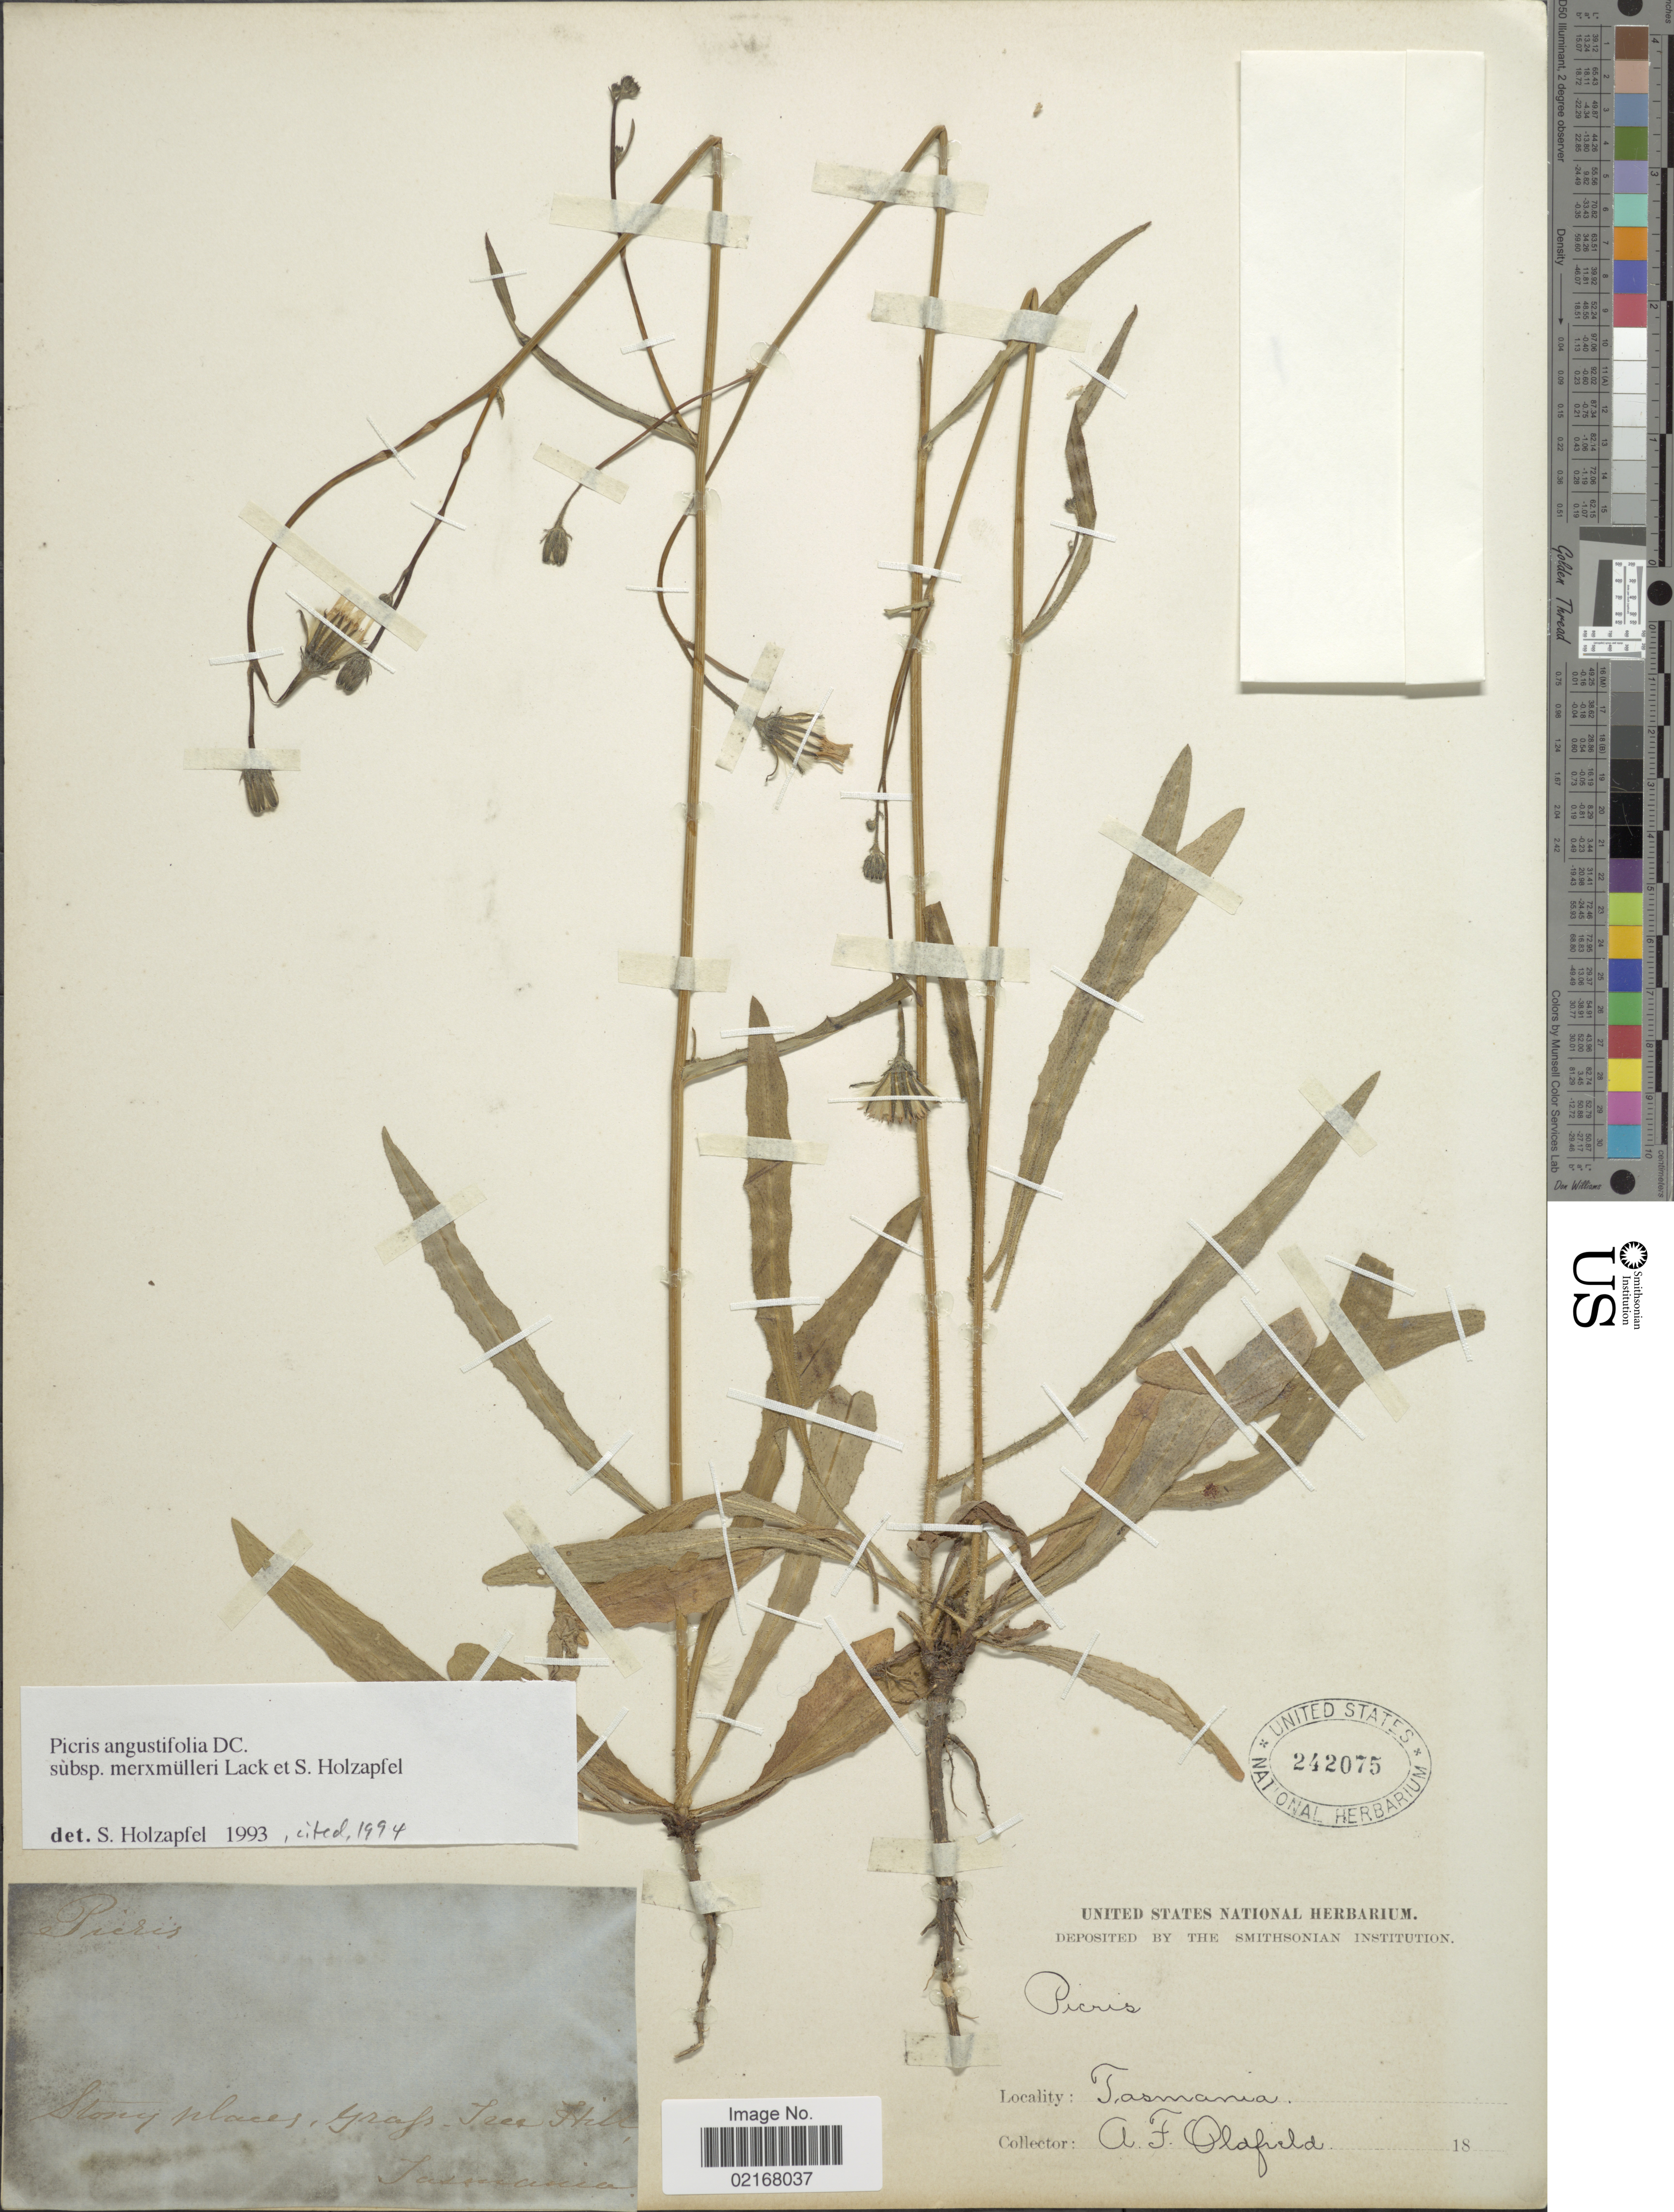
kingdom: Plantae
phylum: Tracheophyta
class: Magnoliopsida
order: Asterales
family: Asteraceae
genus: Picris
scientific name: Picris angustifolia subsp. merxmuelleri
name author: (Lack) Holzapfel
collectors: A. Oldfield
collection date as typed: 18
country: Australia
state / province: Tasmania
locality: Stony places, Grafs-Tees Hill.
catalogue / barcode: US 242075